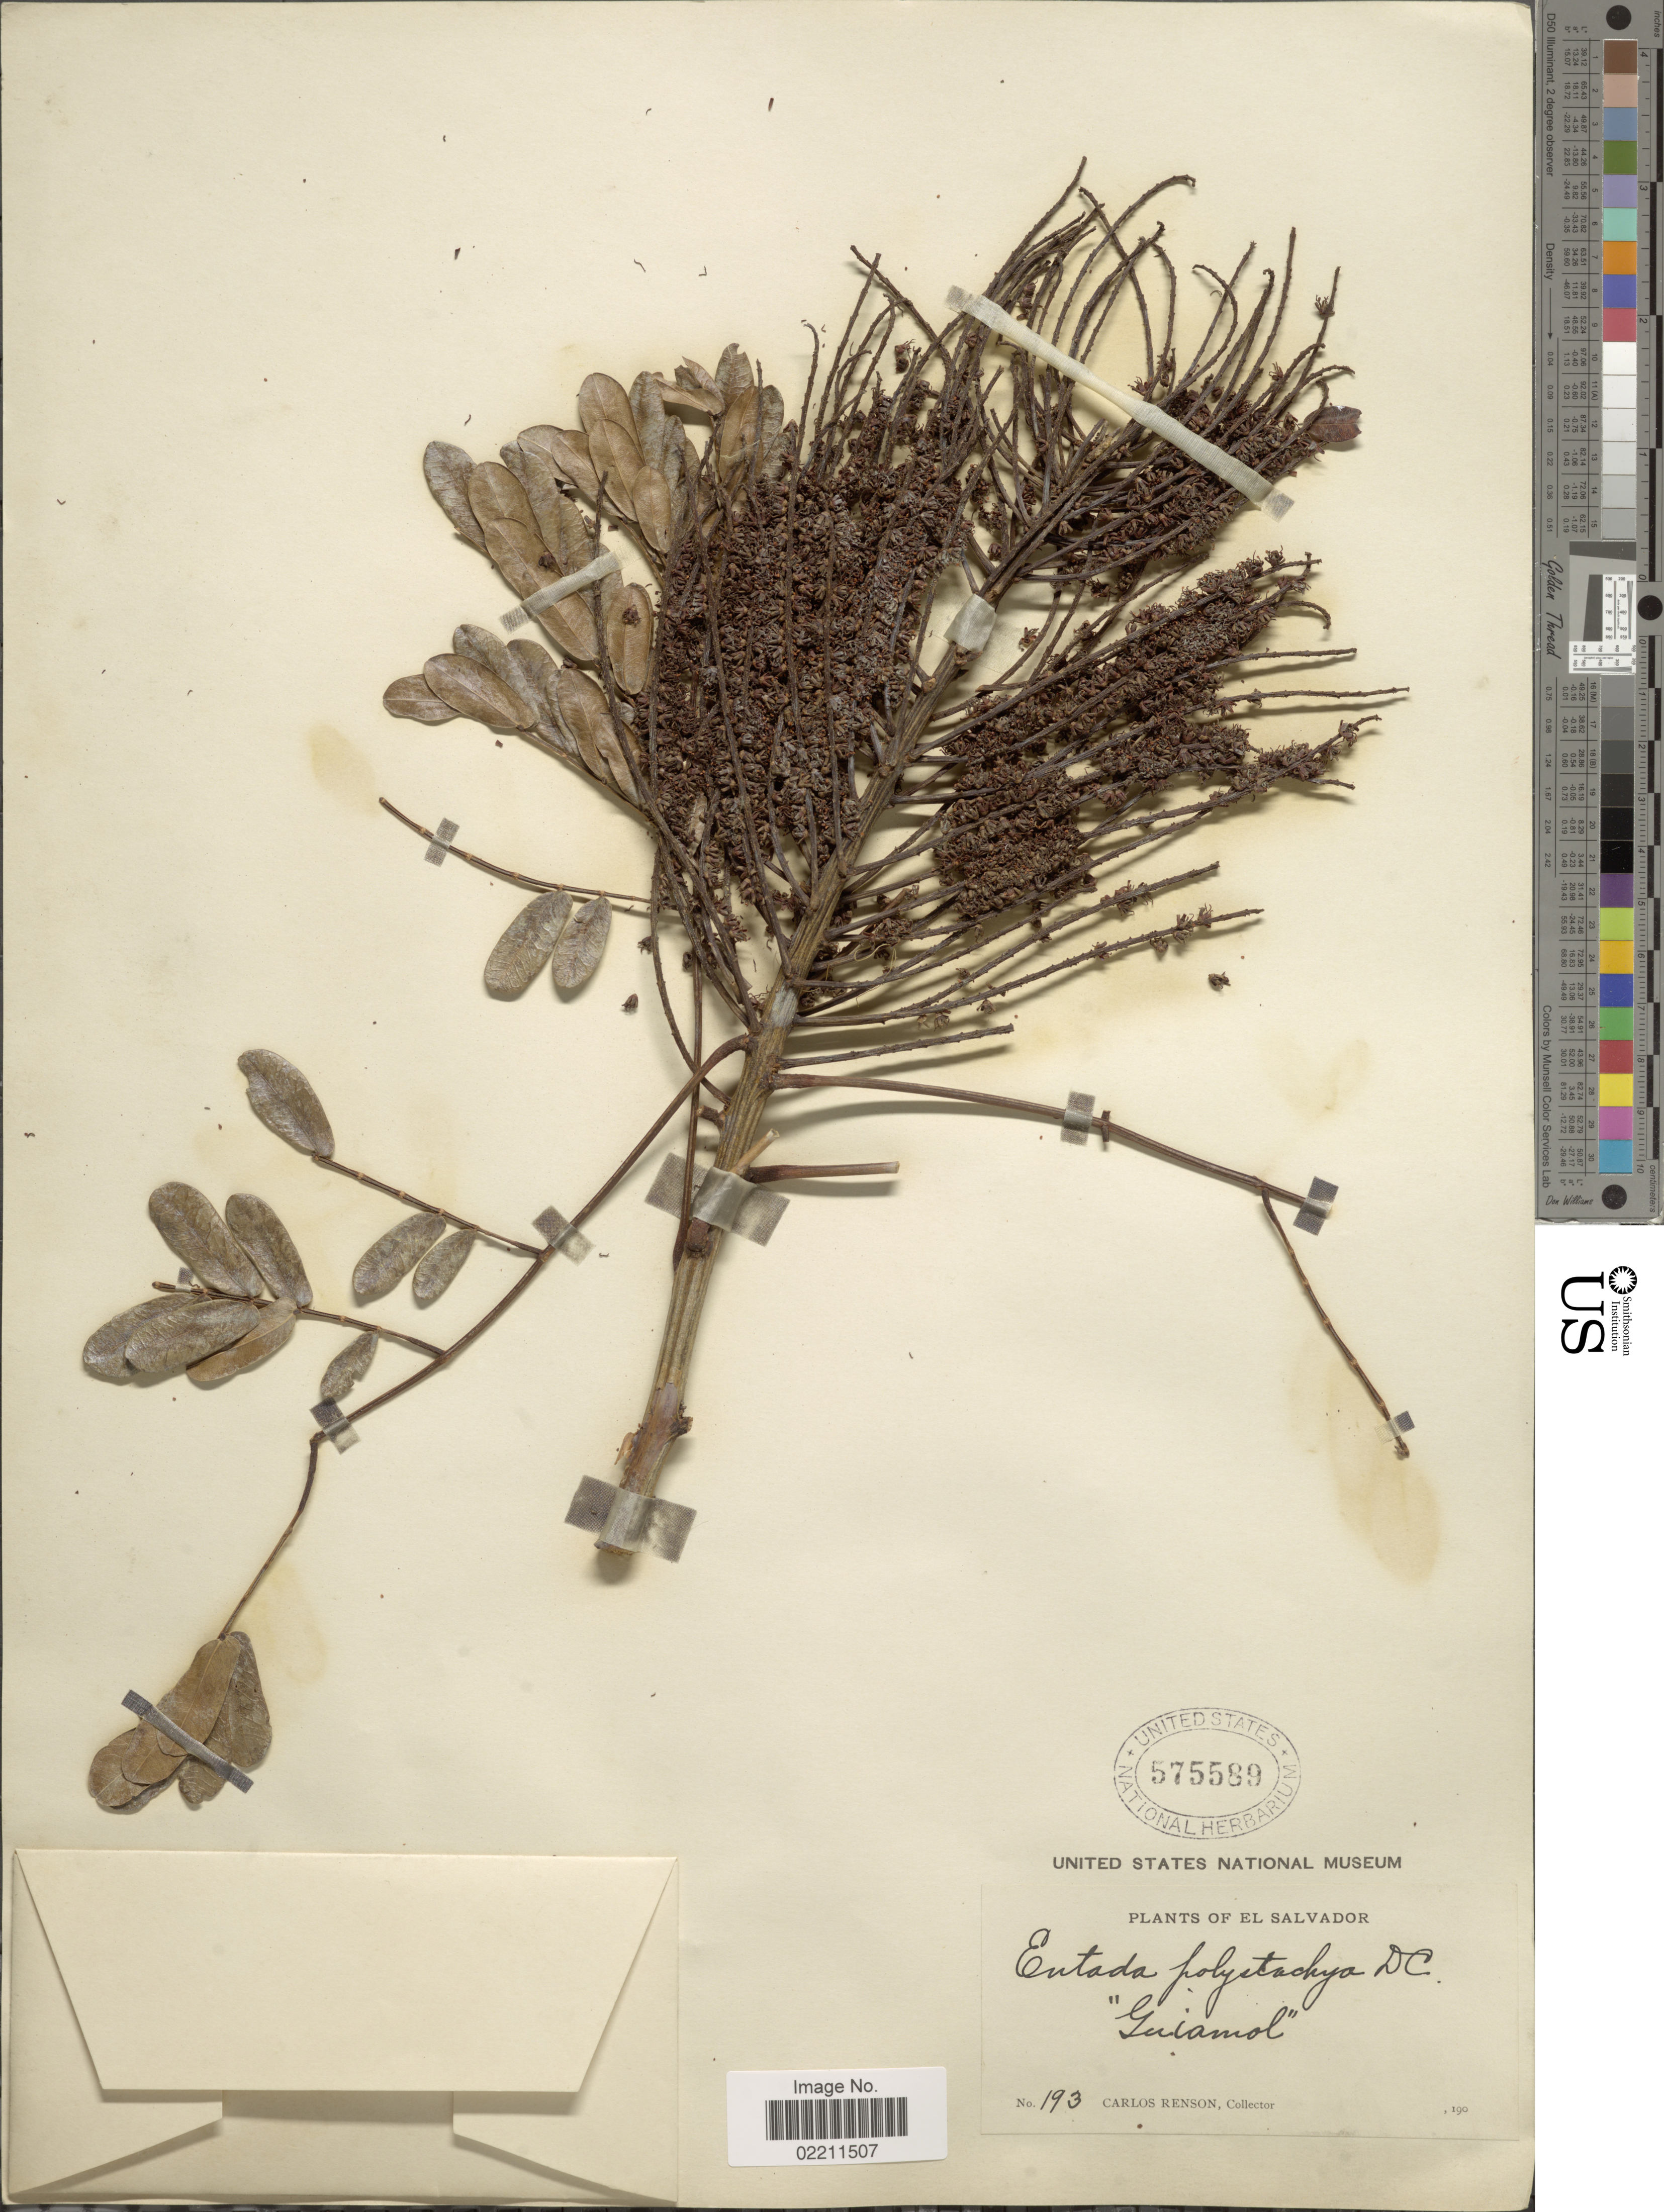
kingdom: Plantae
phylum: Tracheophyta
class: Magnoliopsida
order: Fabales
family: Fabaceae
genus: Entada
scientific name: Entada polystachya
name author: (L.) DC.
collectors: C. Renson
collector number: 193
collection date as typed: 190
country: El Salvador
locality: El Salvador, "Guiamol" [unsure placement]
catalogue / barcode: US 575589